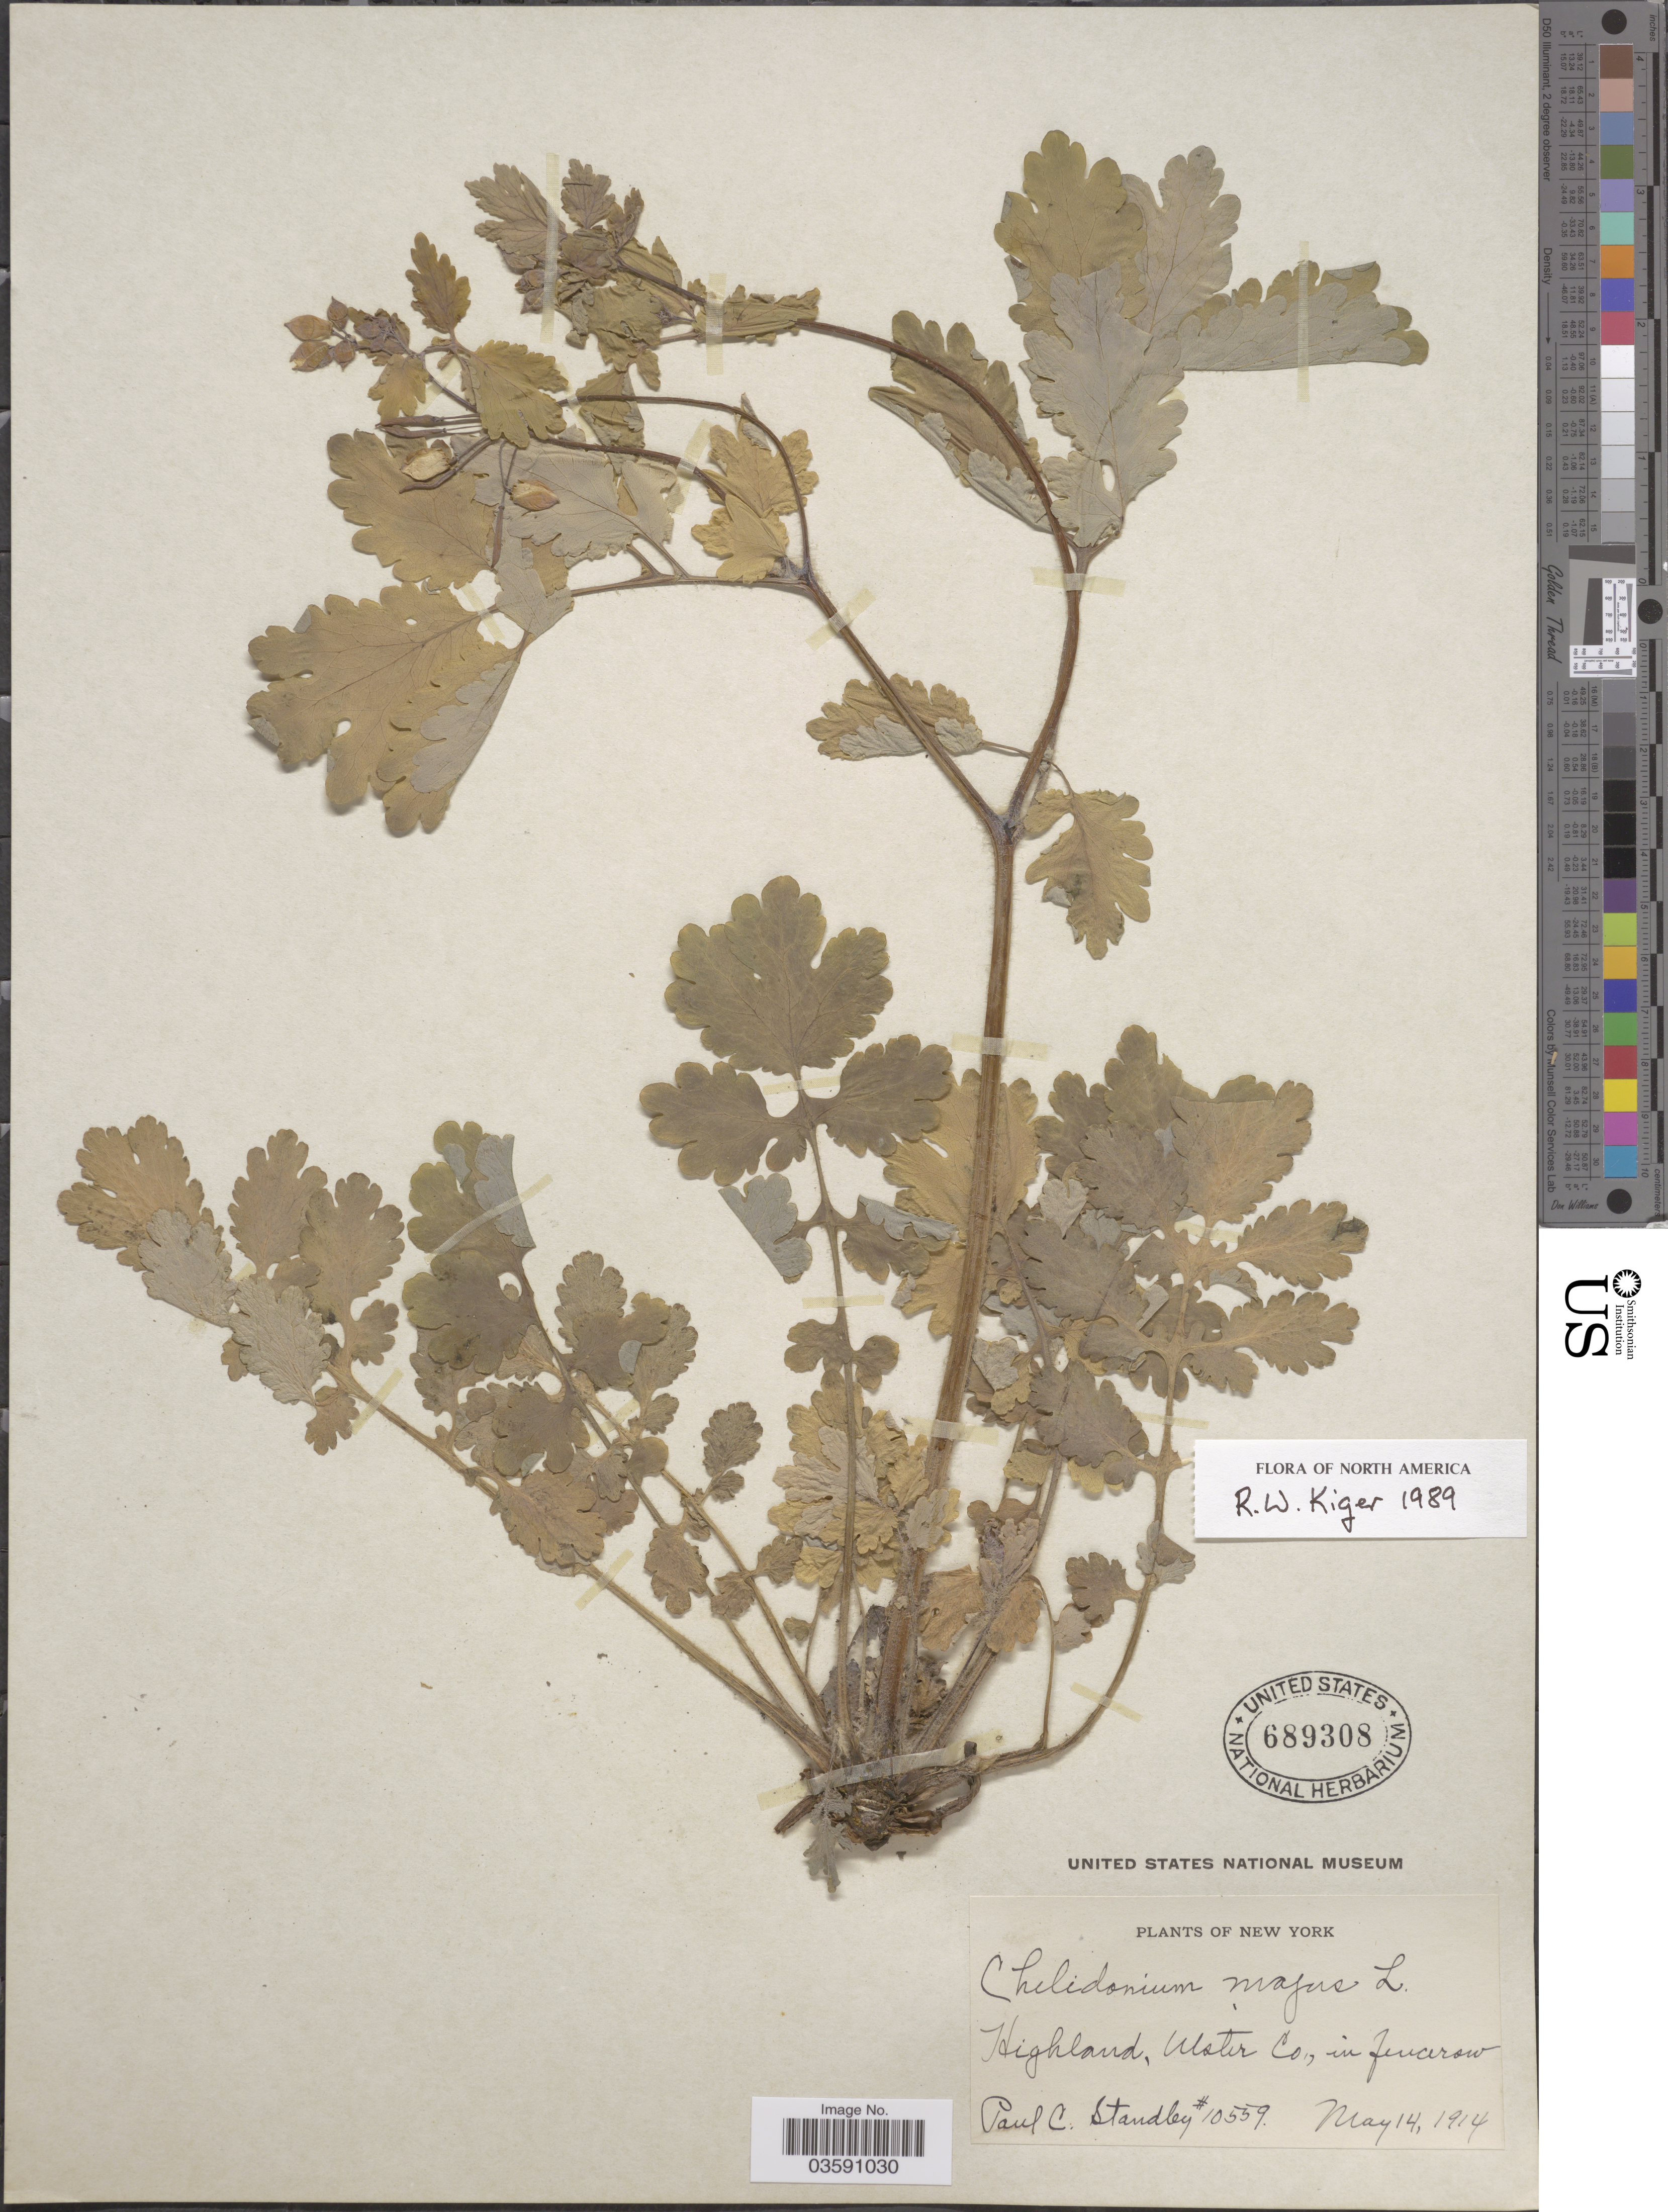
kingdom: Plantae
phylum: Tracheophyta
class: Magnoliopsida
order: Ranunculales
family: Papaveraceae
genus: Chelidonium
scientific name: Chelidonium majus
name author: L.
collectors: P. C. Standley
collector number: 10559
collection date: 1914-05-14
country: United States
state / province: New York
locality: Highland, Ulster Co.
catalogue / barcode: US 689308